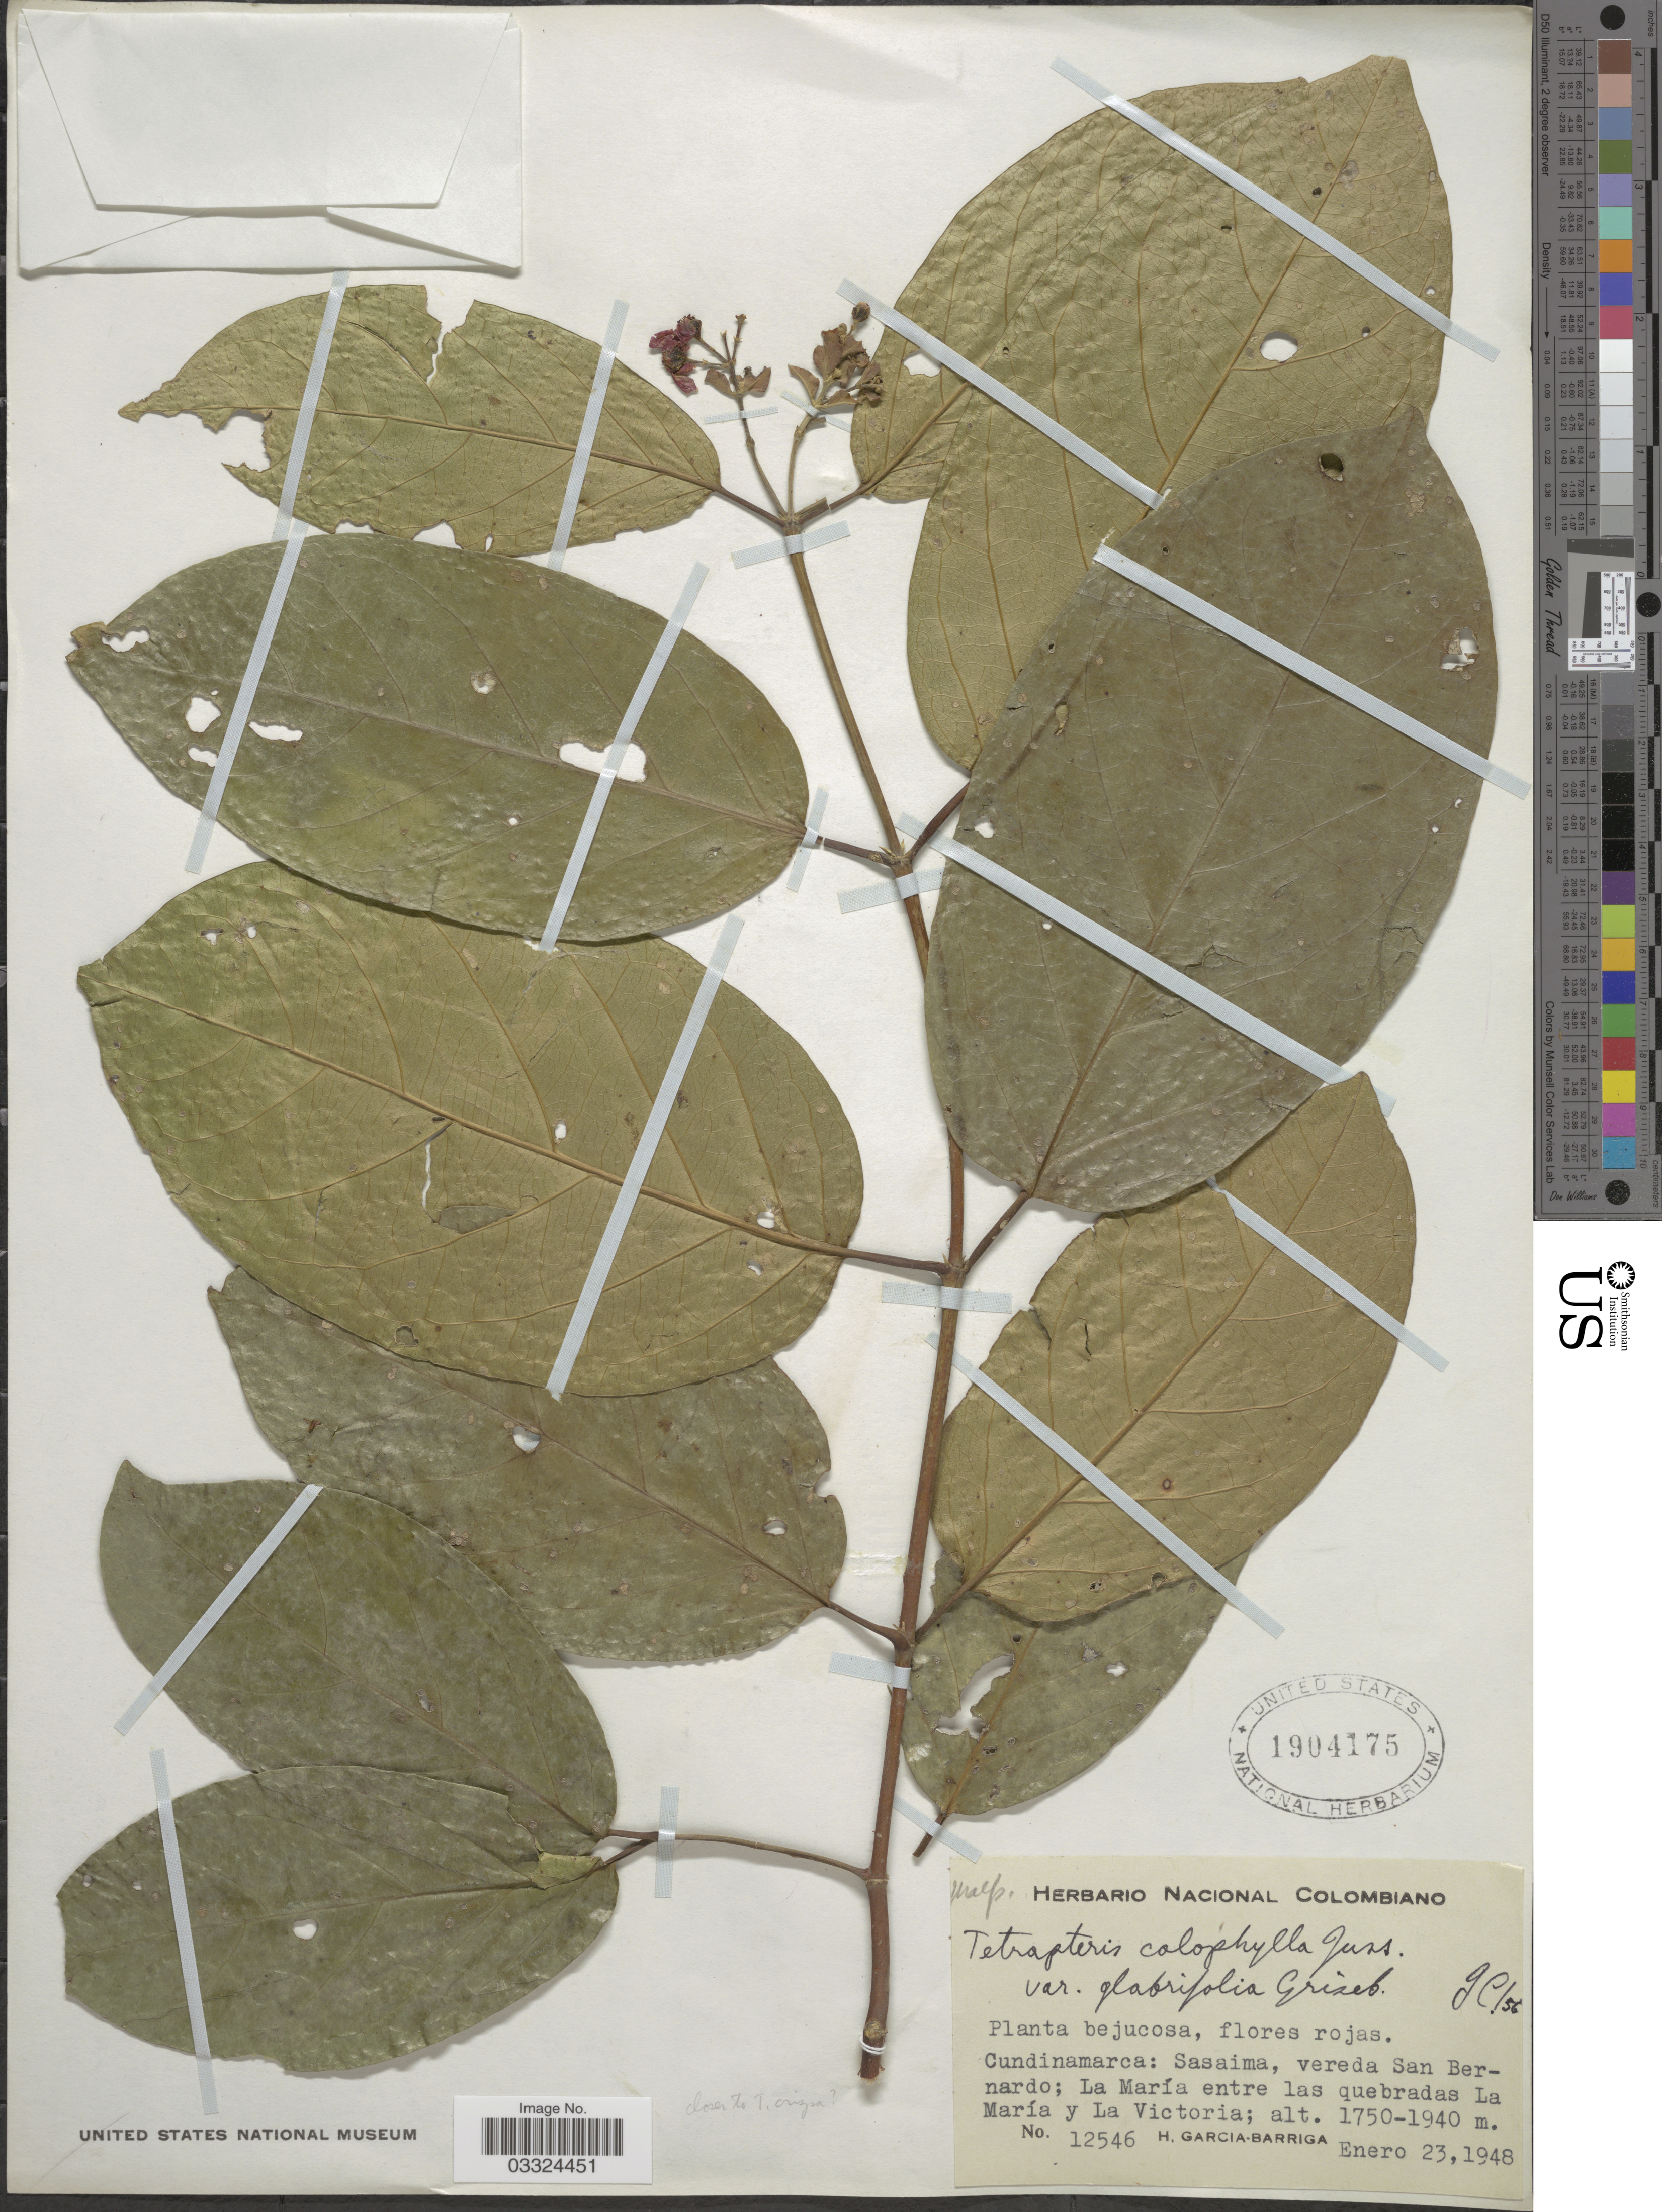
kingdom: Plantae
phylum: Tracheophyta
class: Magnoliopsida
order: Malpighiales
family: Malpighiaceae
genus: Tetrapterys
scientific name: Tetrapterys calophylla var. glabrifolia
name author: Griseb.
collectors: H. García Barriga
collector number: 12546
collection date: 1948-01-23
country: Colombia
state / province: Cundinamarca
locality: Sasaima, vereda San Bernardo; La María entre las quebradas La María y La Victoria.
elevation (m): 1750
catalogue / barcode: US 1904175